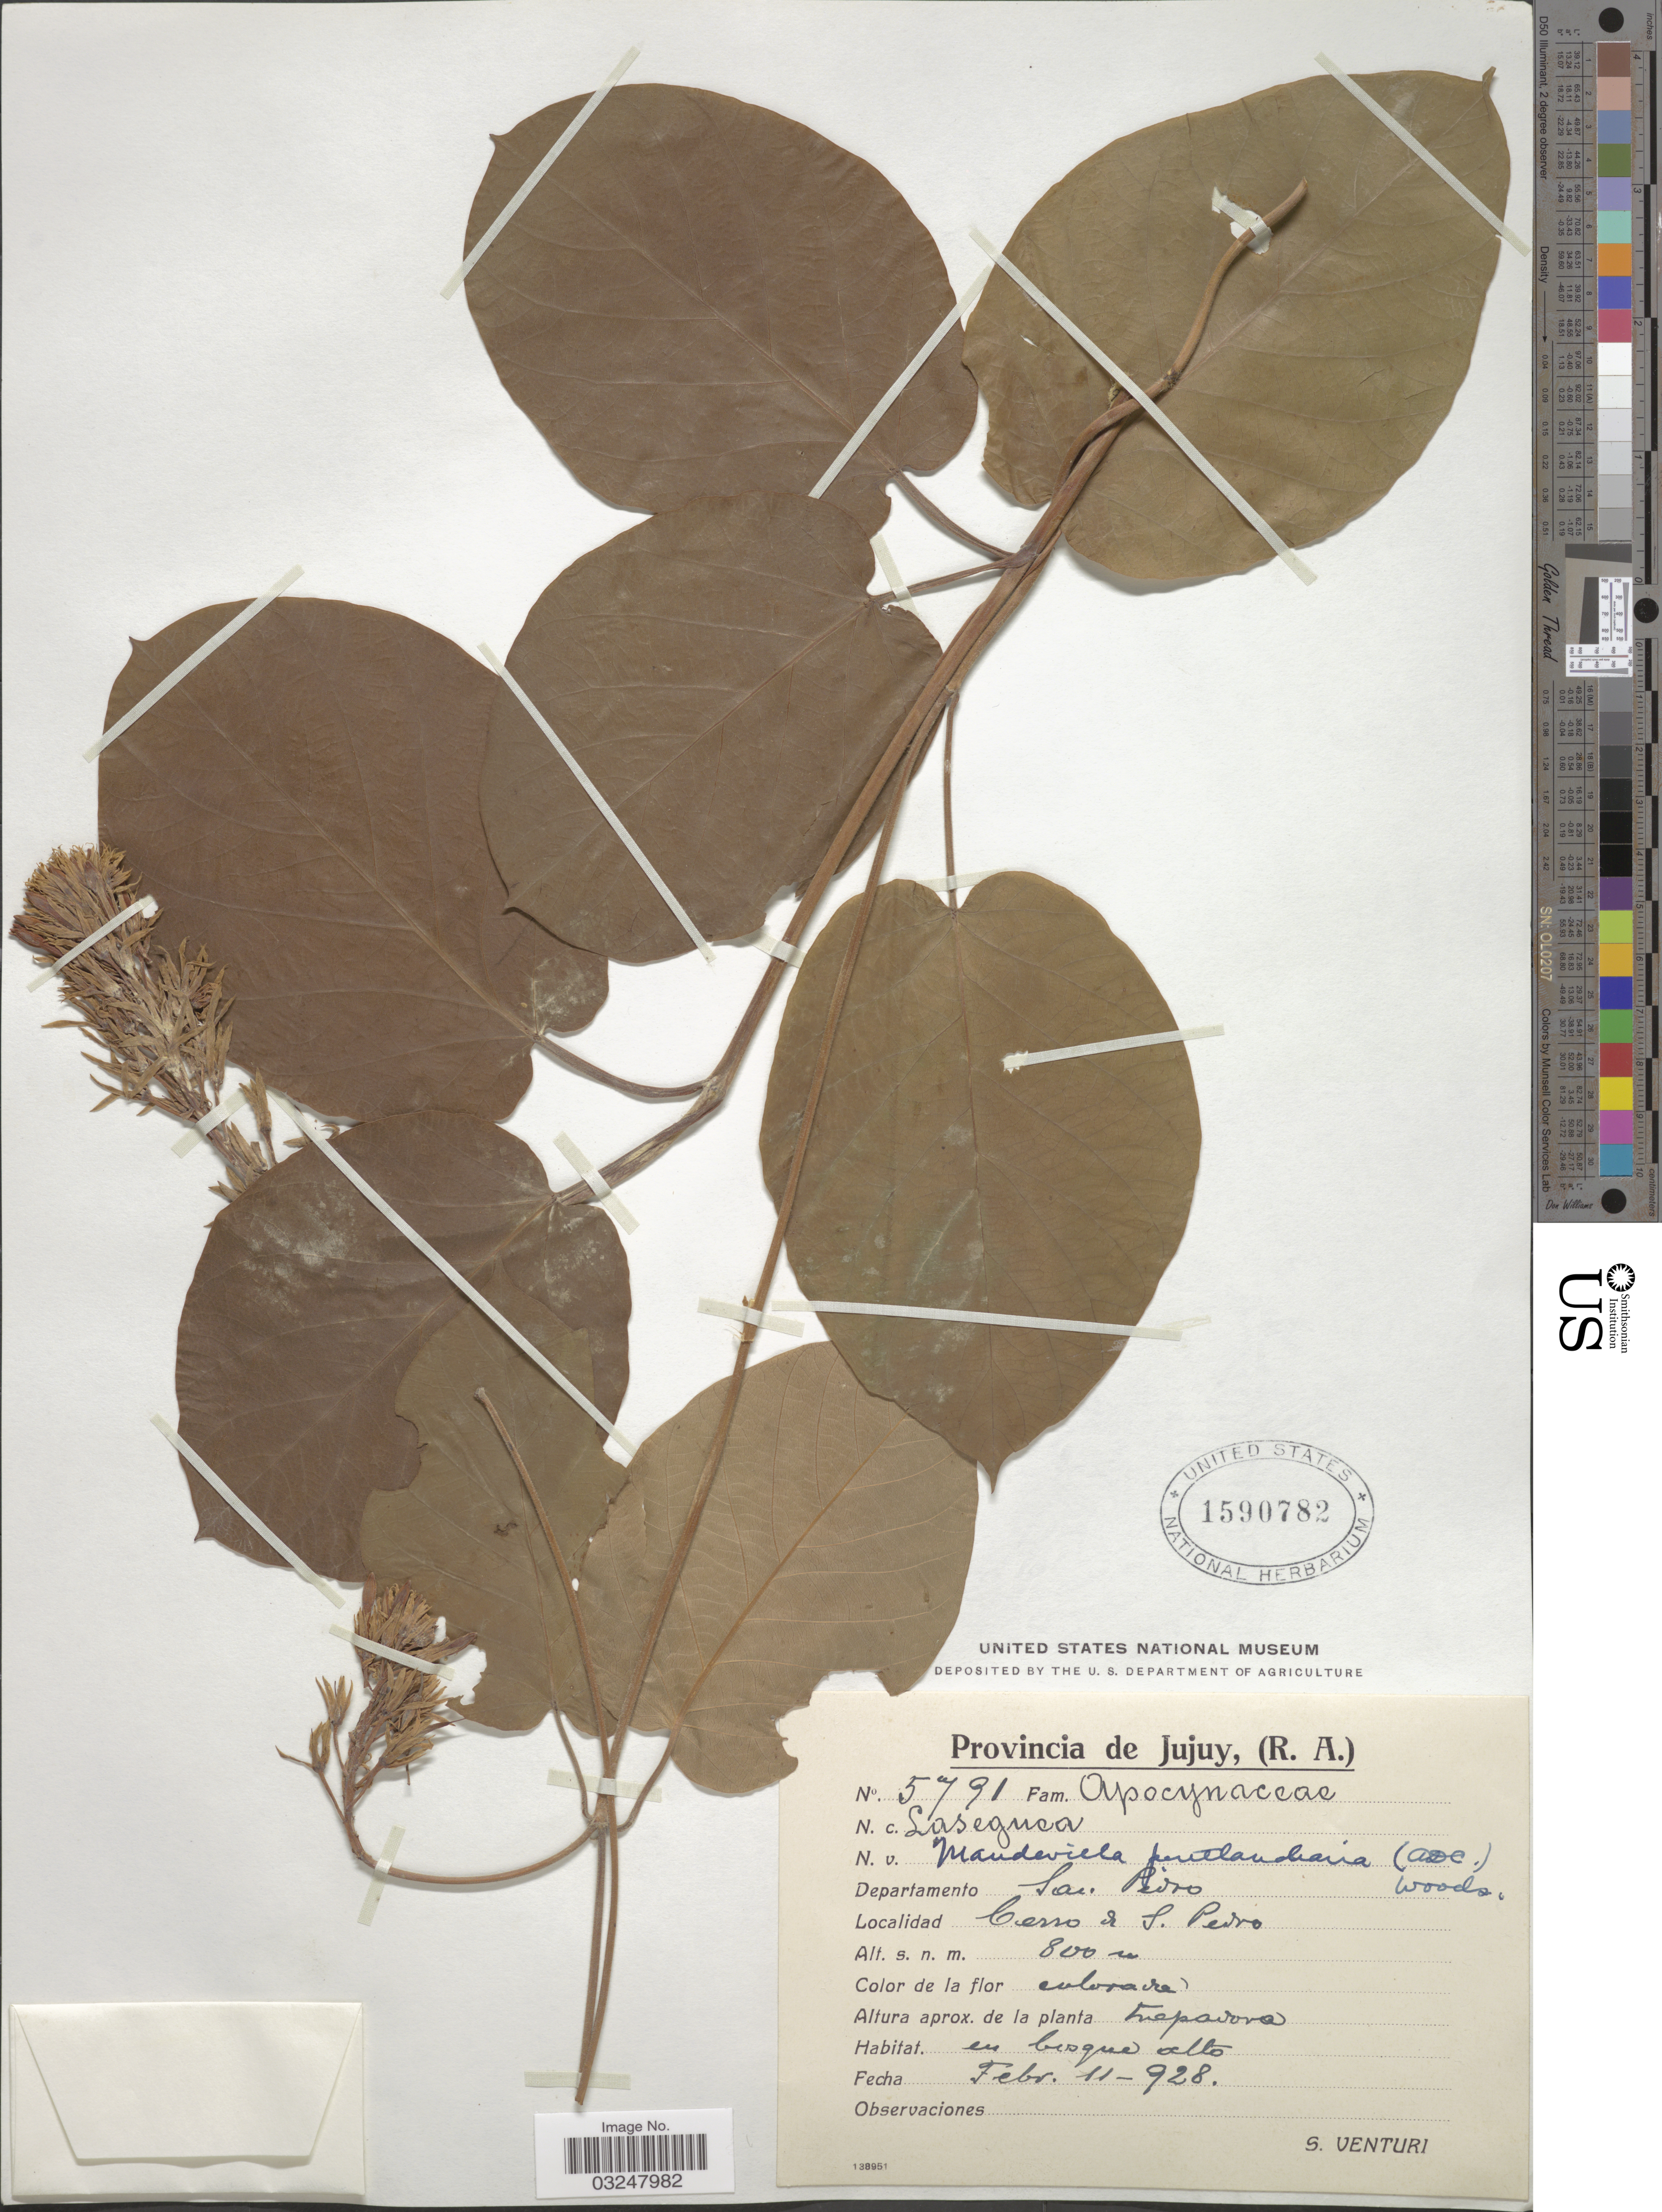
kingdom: Plantae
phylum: Tracheophyta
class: Magnoliopsida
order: Gentianales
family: Apocynaceae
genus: Mandevilla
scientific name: Mandevilla pentlandiana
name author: (DC.) Woodson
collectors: S. Venturi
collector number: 5791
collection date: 1928-02-11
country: Argentina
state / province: Jujuy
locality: Provincia de Jujuy, (R.A.) Departamento San Pedro, Cerro de S. Pedro.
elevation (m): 800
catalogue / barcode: US 1590782